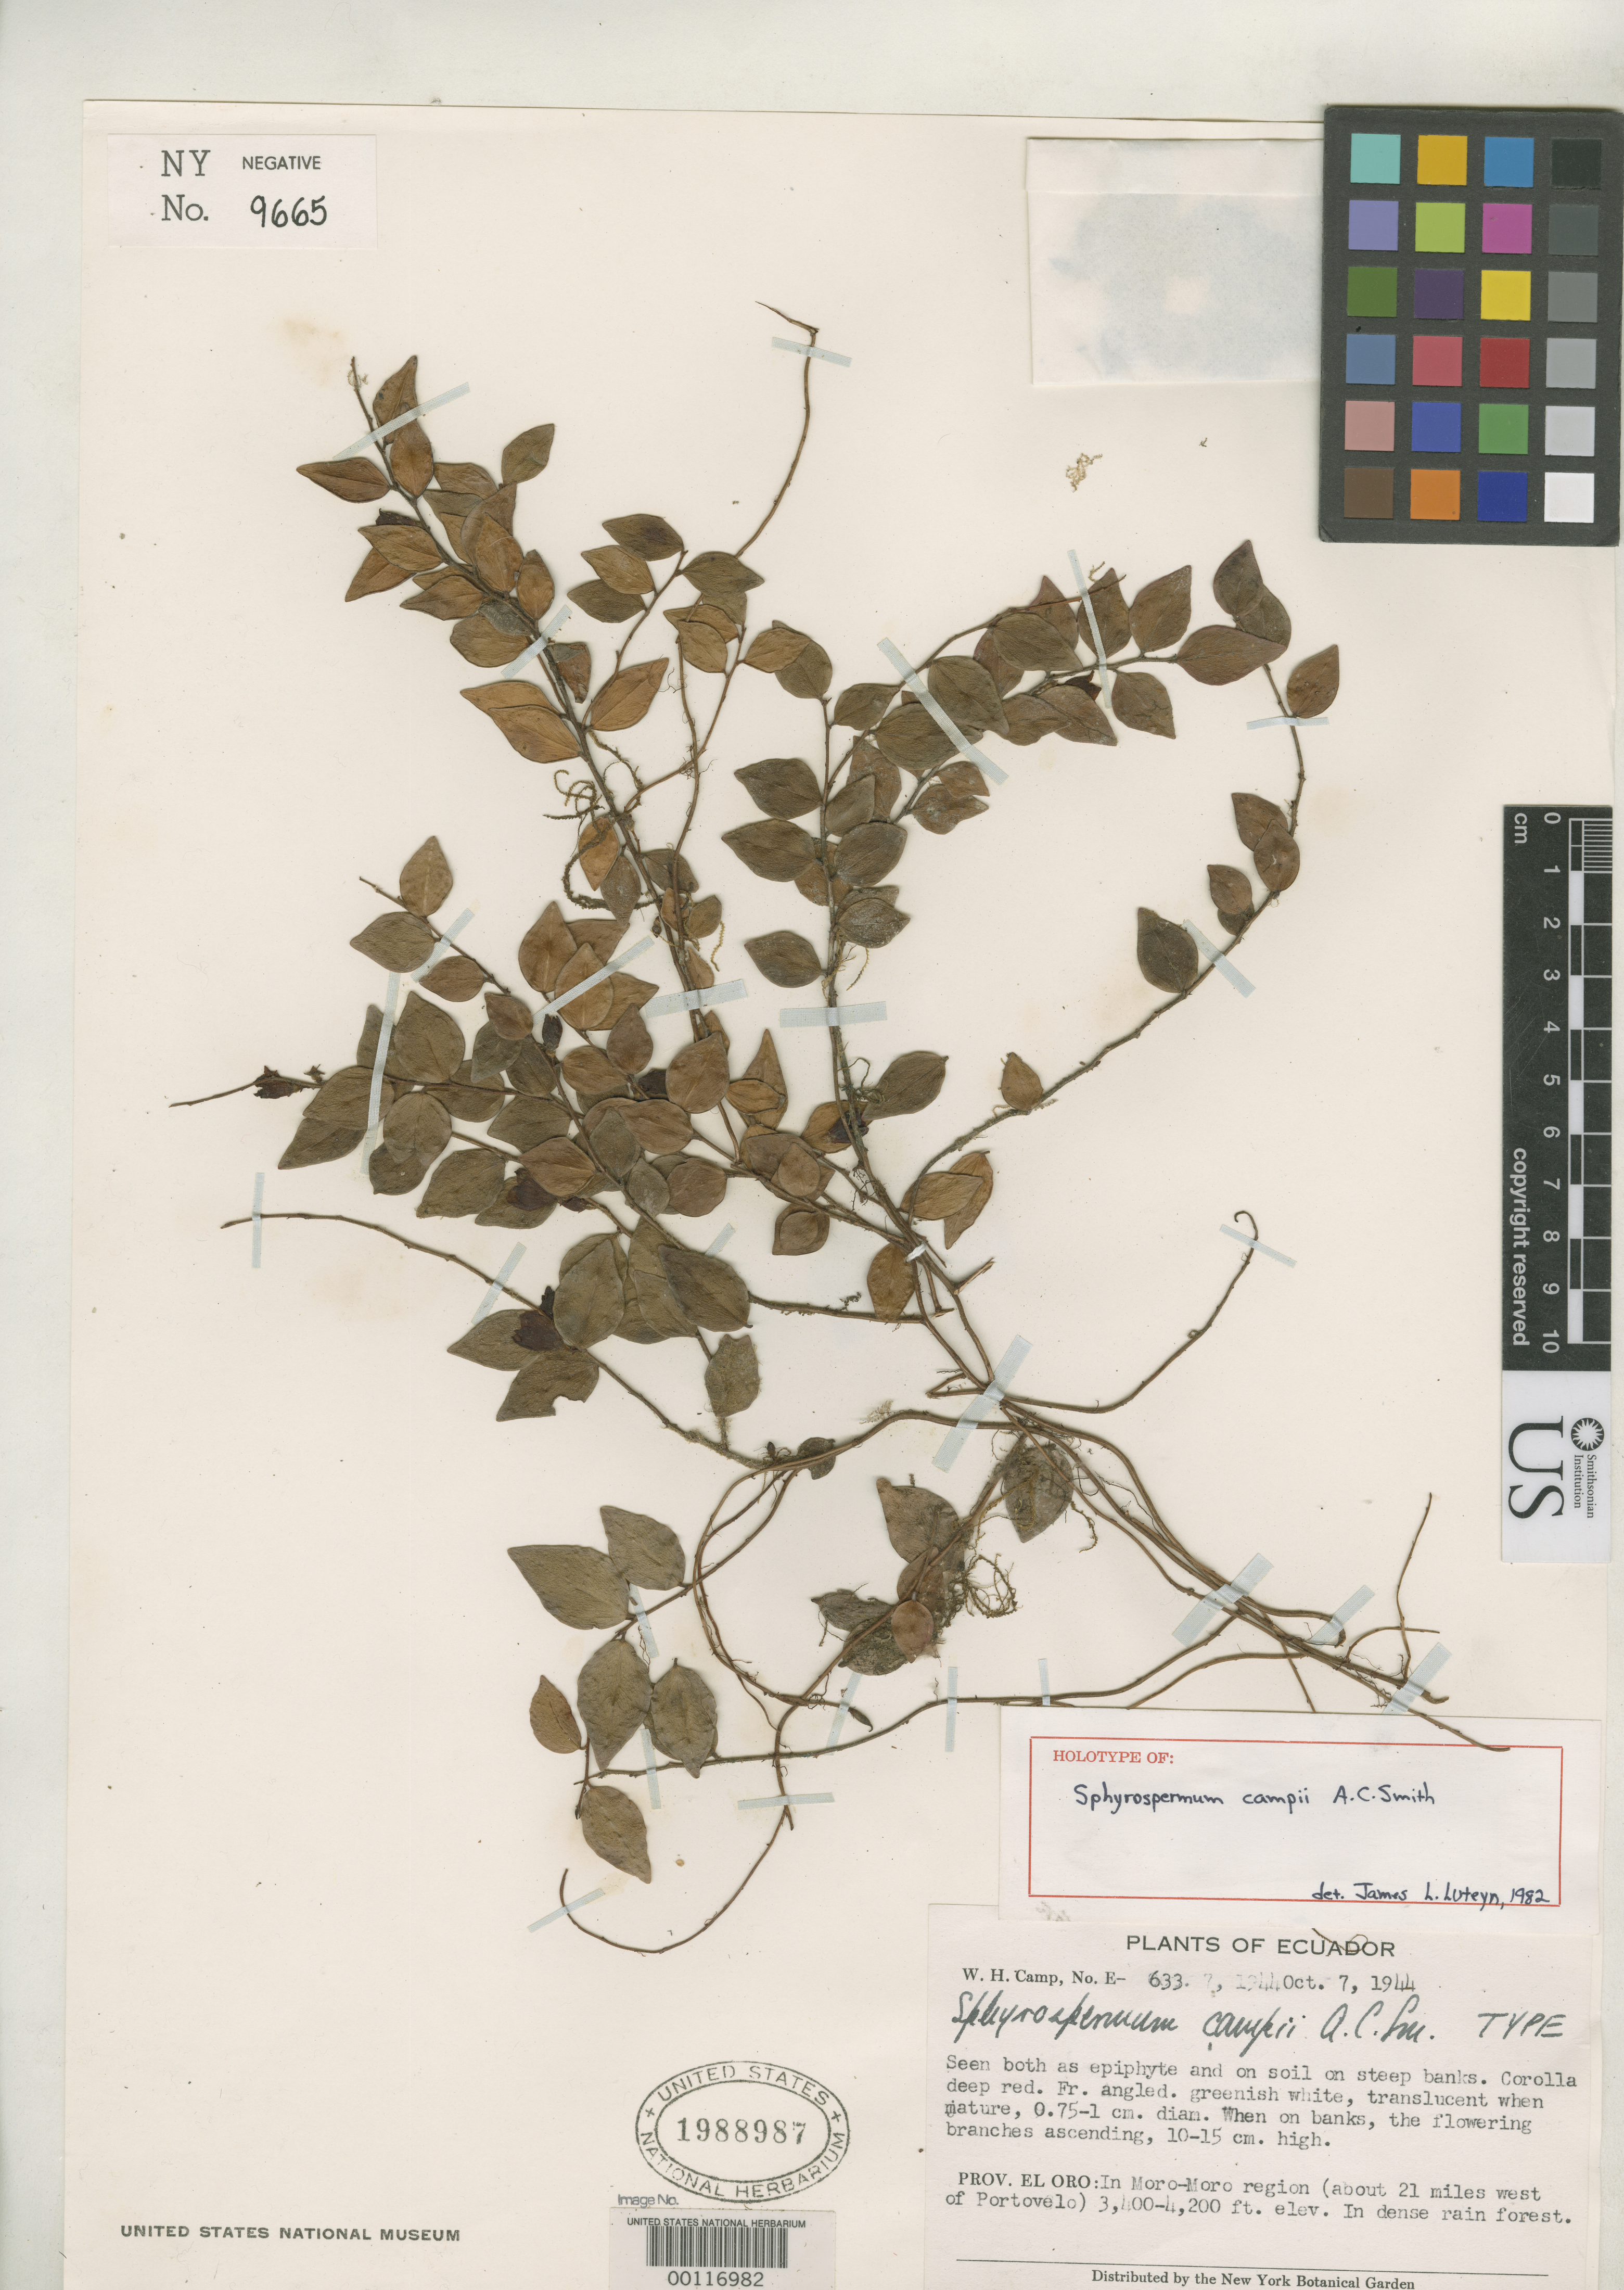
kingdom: Plantae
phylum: Tracheophyta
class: Magnoliopsida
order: Ericales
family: Ericaceae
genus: Sphyrospermum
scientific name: Sphyrospermum campii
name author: A.C. Sm.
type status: Holotype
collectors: W. H. Camp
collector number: E-633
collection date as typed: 07 Oct 1944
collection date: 1944-10-07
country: Ecuador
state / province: El Oro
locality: Moro-Moro region, ca. 21 mi W of Portovelo.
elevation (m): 1158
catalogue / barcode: US 1988987